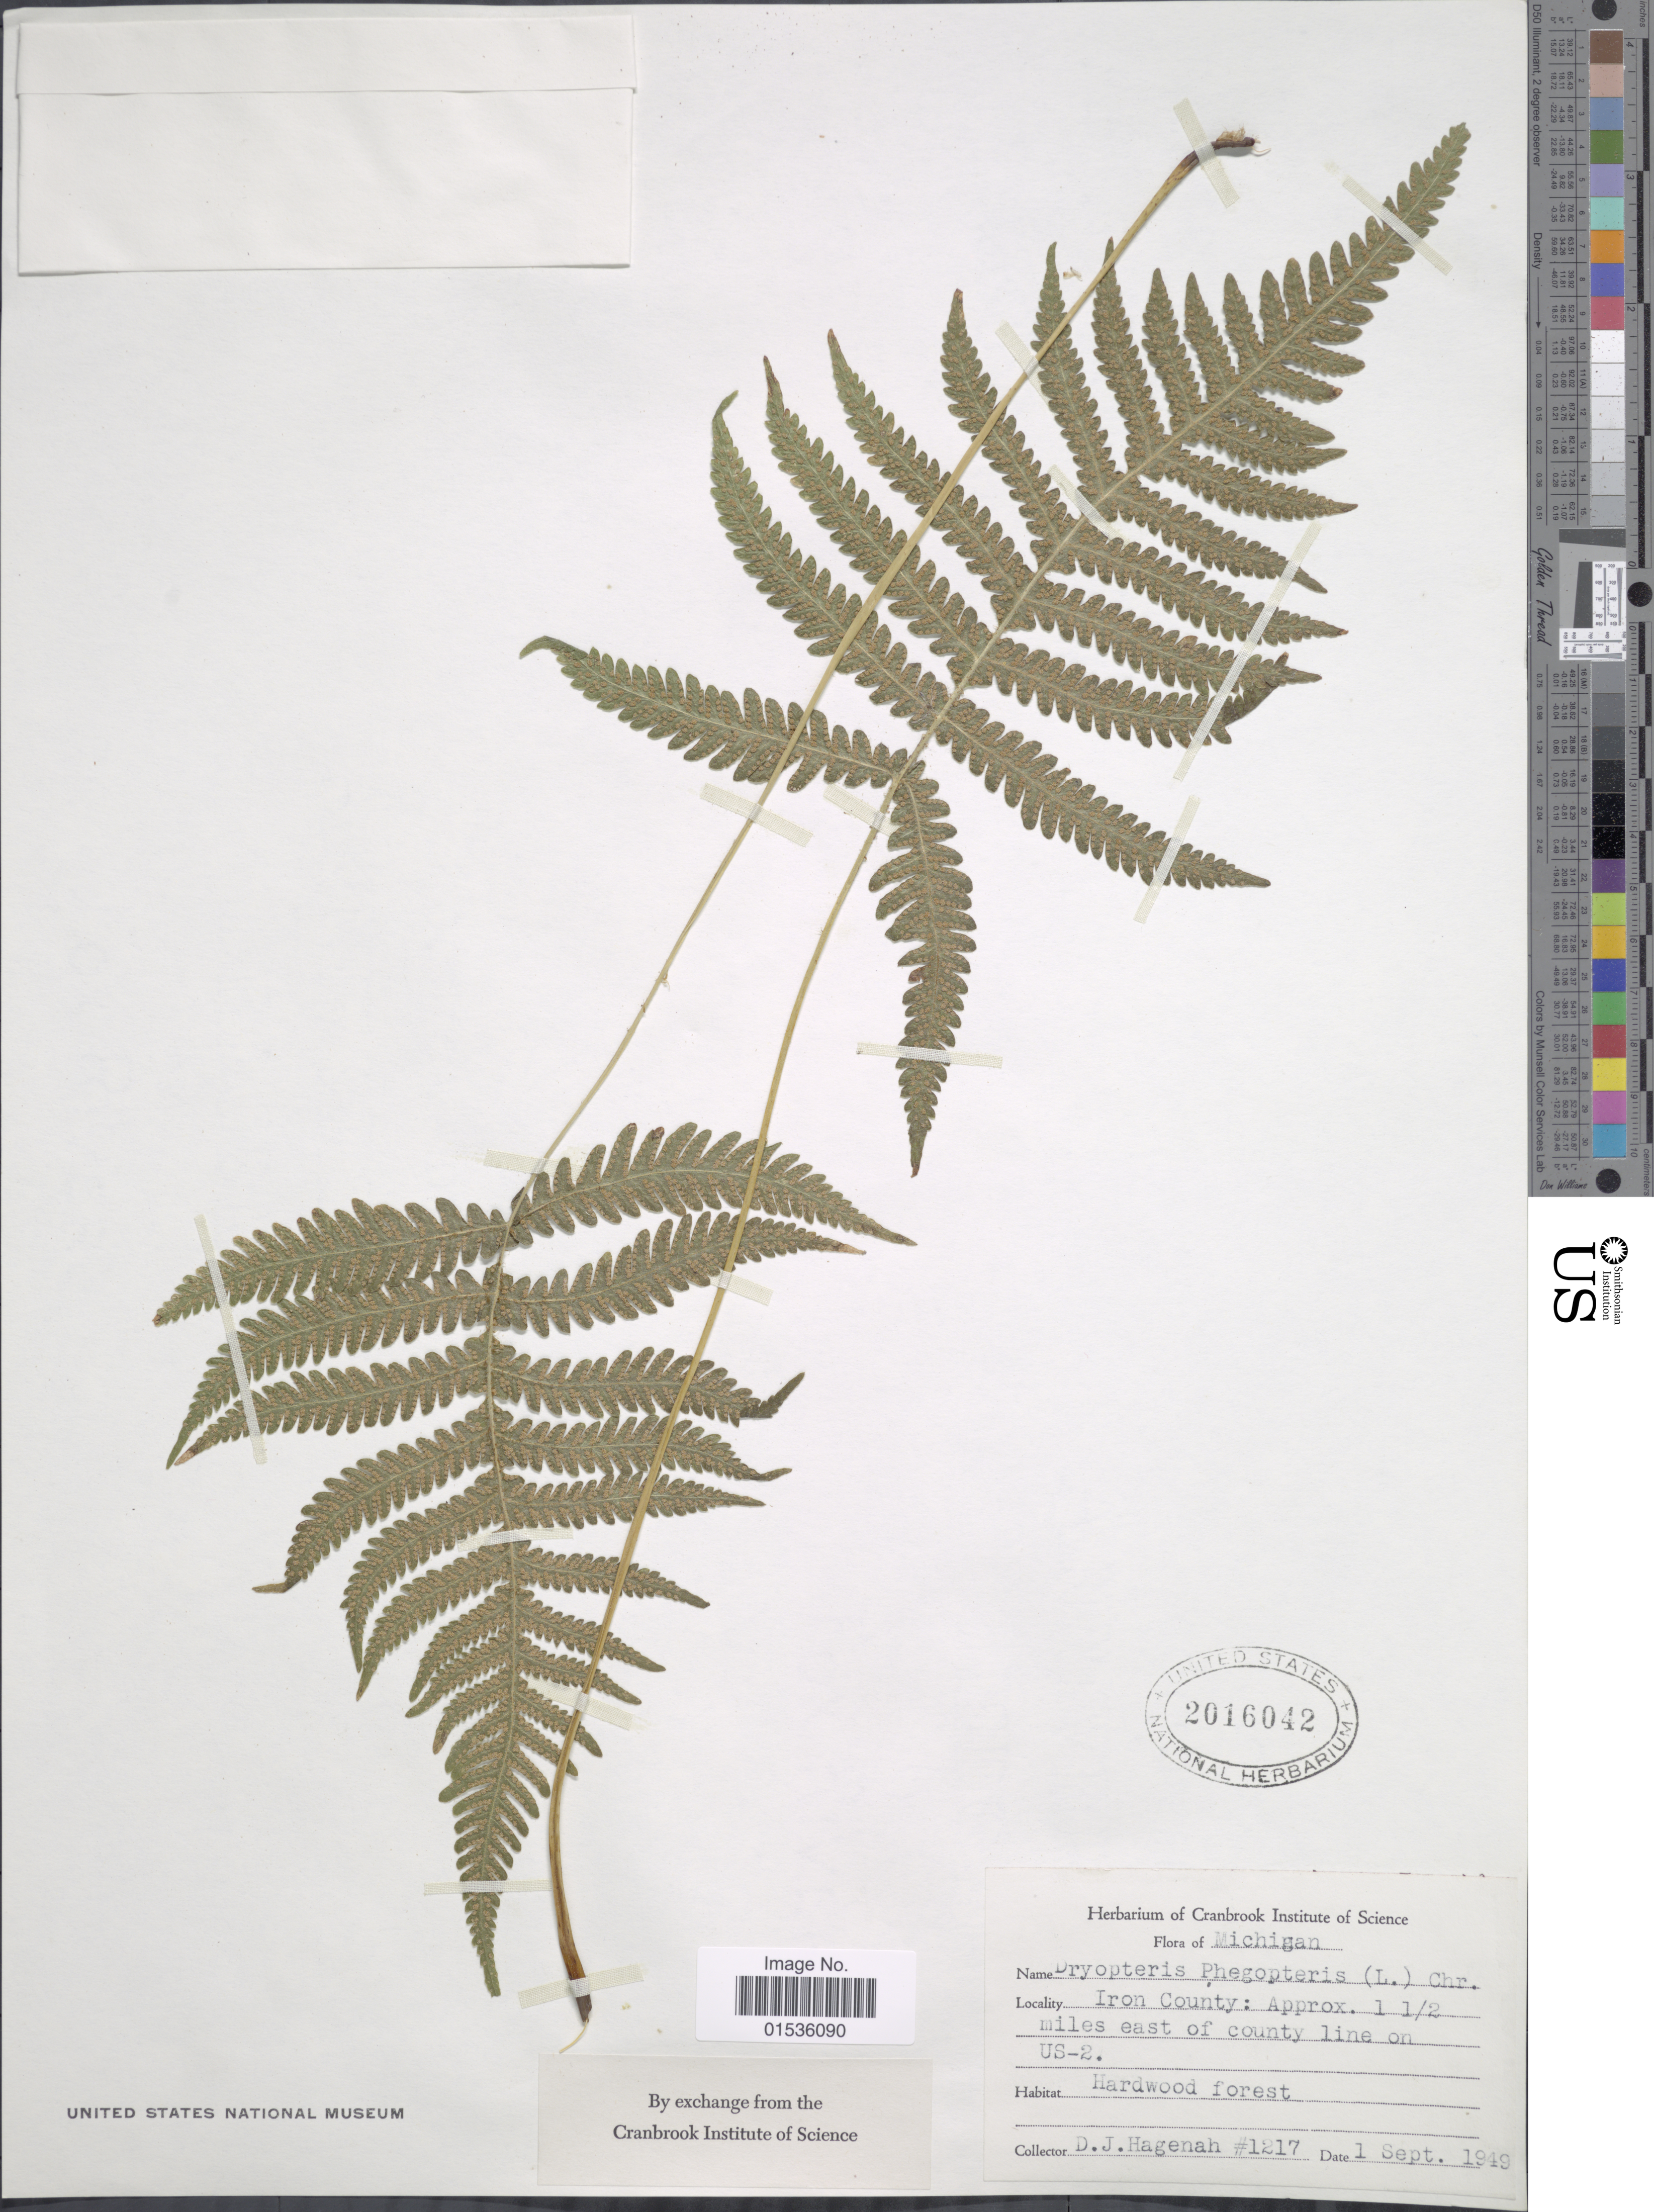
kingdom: Plantae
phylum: Tracheophyta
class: Polypodiopsida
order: Polypodiales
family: Thelypteridaceae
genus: Phegopteris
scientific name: Phegopteris connectilis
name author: (Michx.) Watt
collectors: D. Hagenah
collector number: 1217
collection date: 1949-09-01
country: United States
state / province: Michigan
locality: Michigan, Iron County: Approx 1 1/2 miles east of county line on US-2.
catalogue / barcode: US 2016042